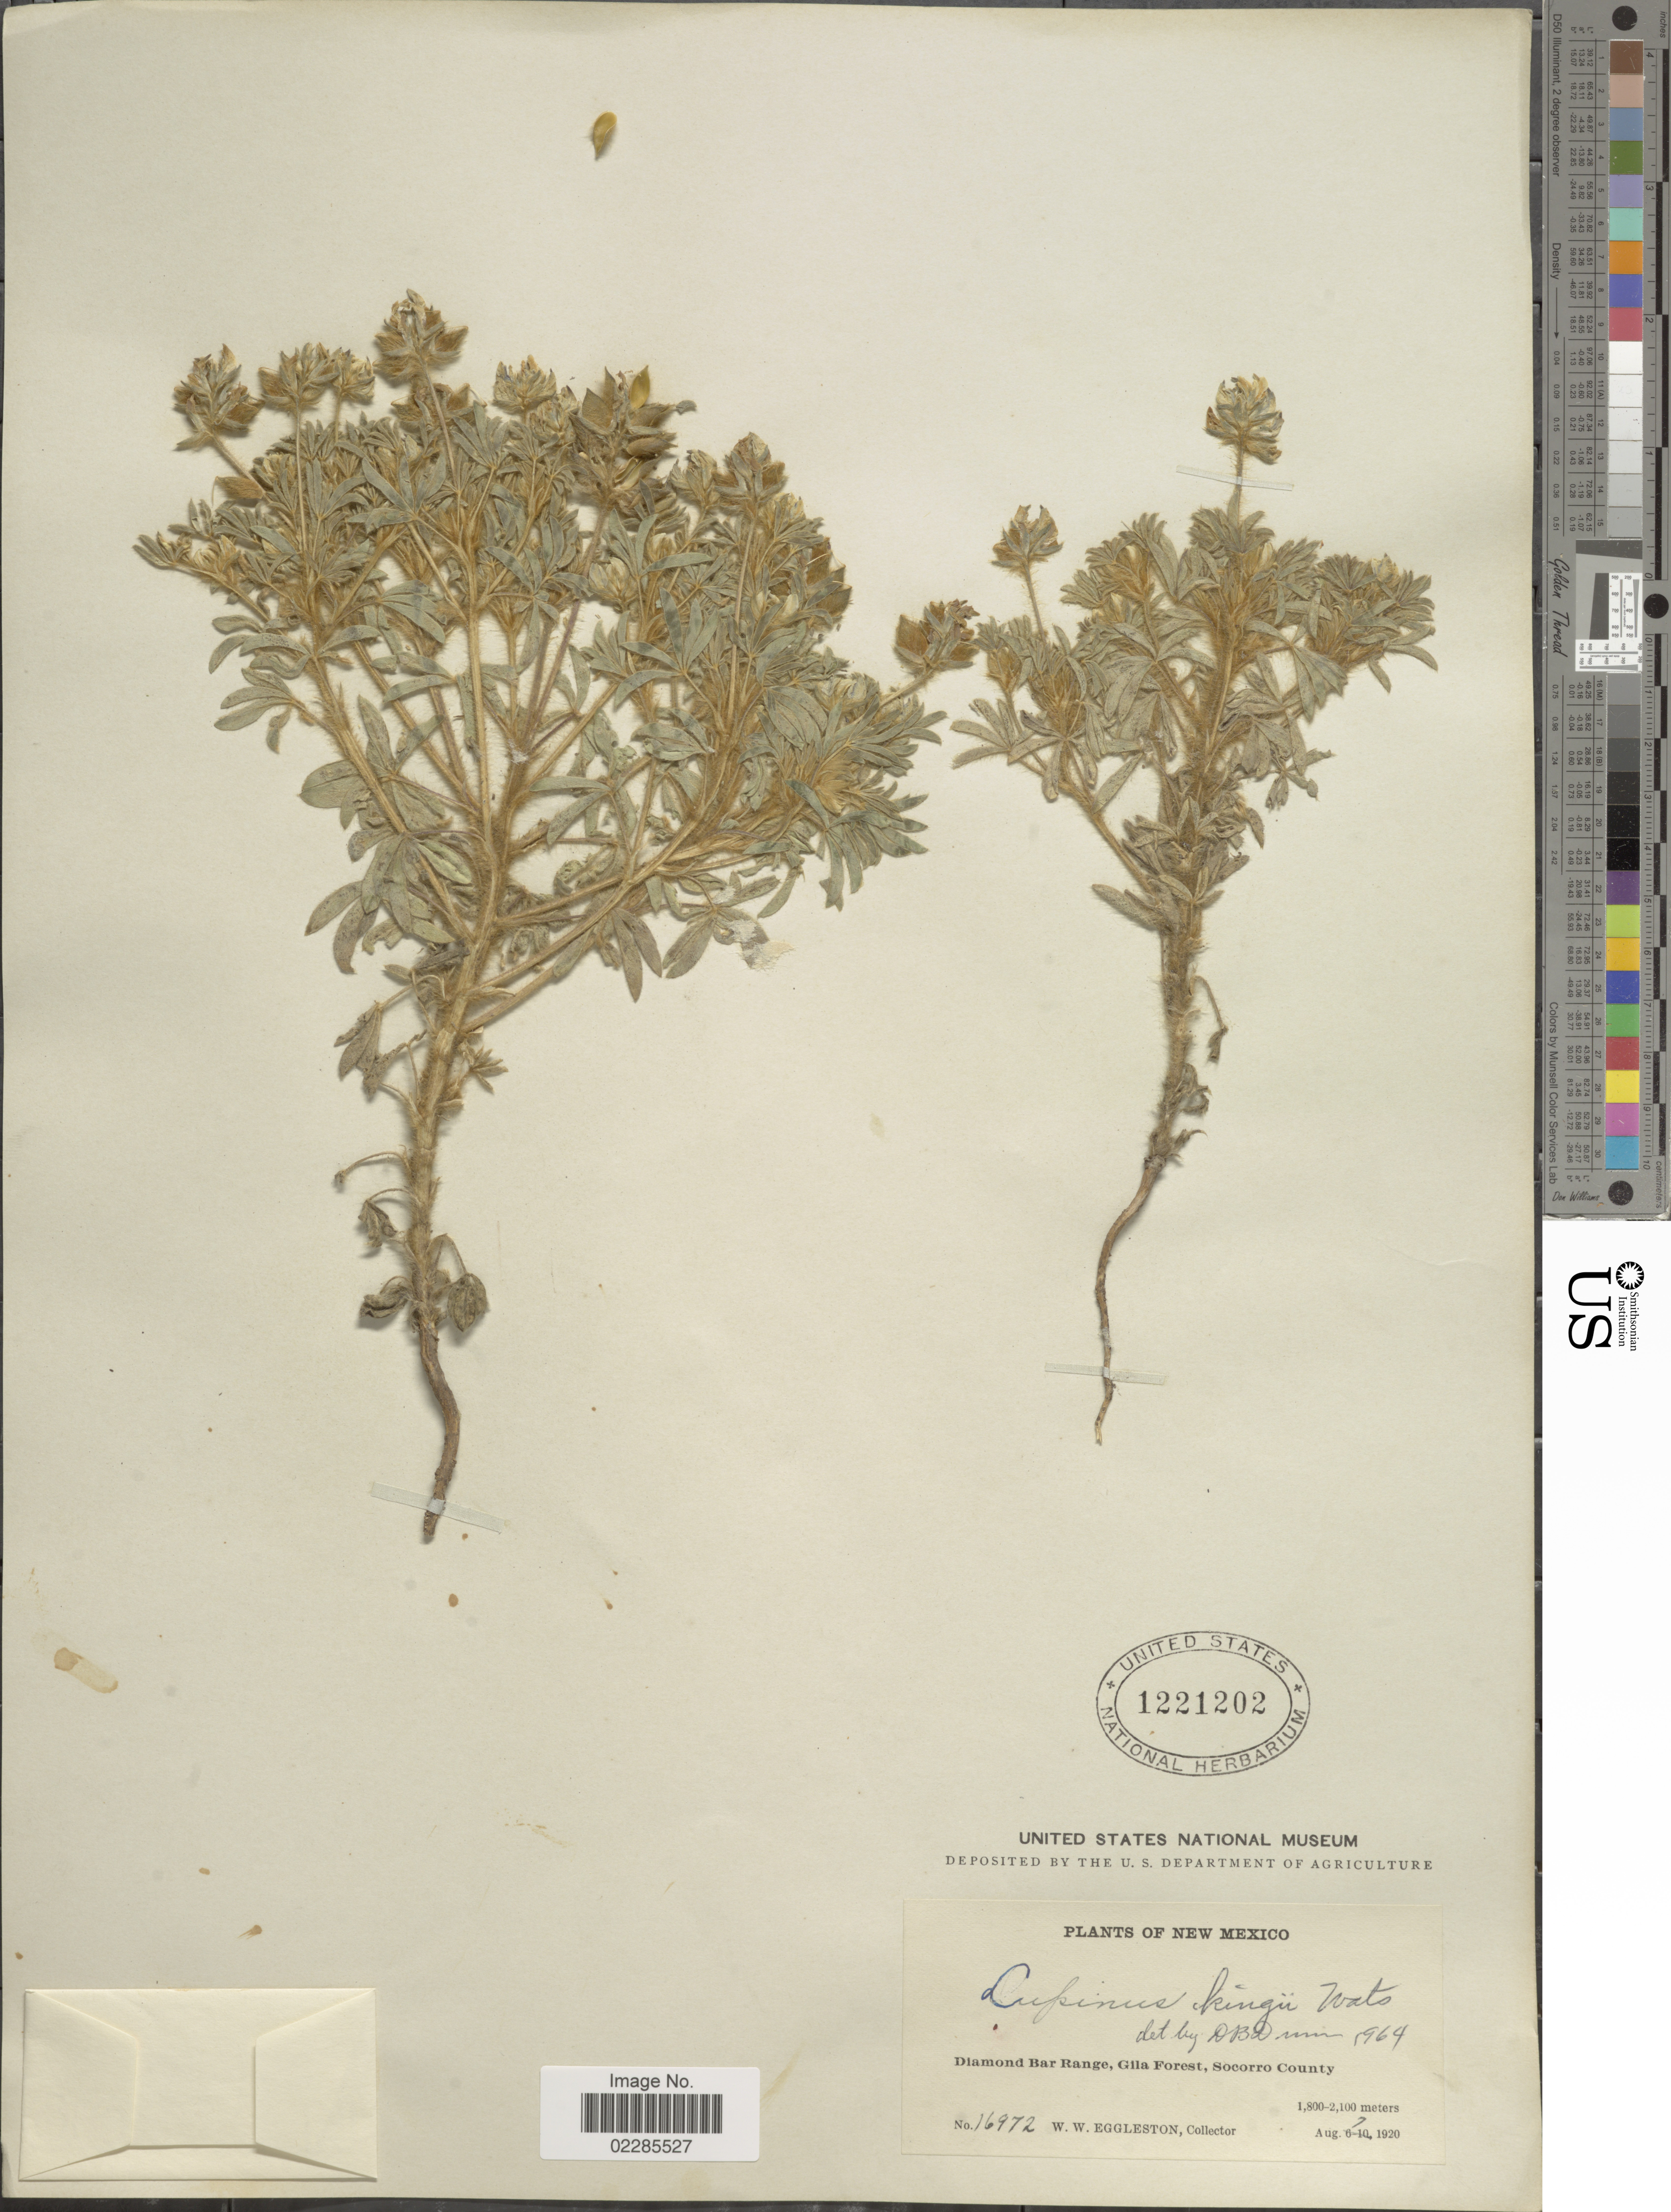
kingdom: Plantae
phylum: Tracheophyta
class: Magnoliopsida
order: Fabales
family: Fabaceae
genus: Lupinus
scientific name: Lupinus kingii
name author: S. Watson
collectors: W. W. Eggleston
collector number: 16972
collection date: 1920-08-07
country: United States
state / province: New Mexico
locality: Diamond Bar Range, Gila Forest, Socorro County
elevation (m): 1800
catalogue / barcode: US 1221202